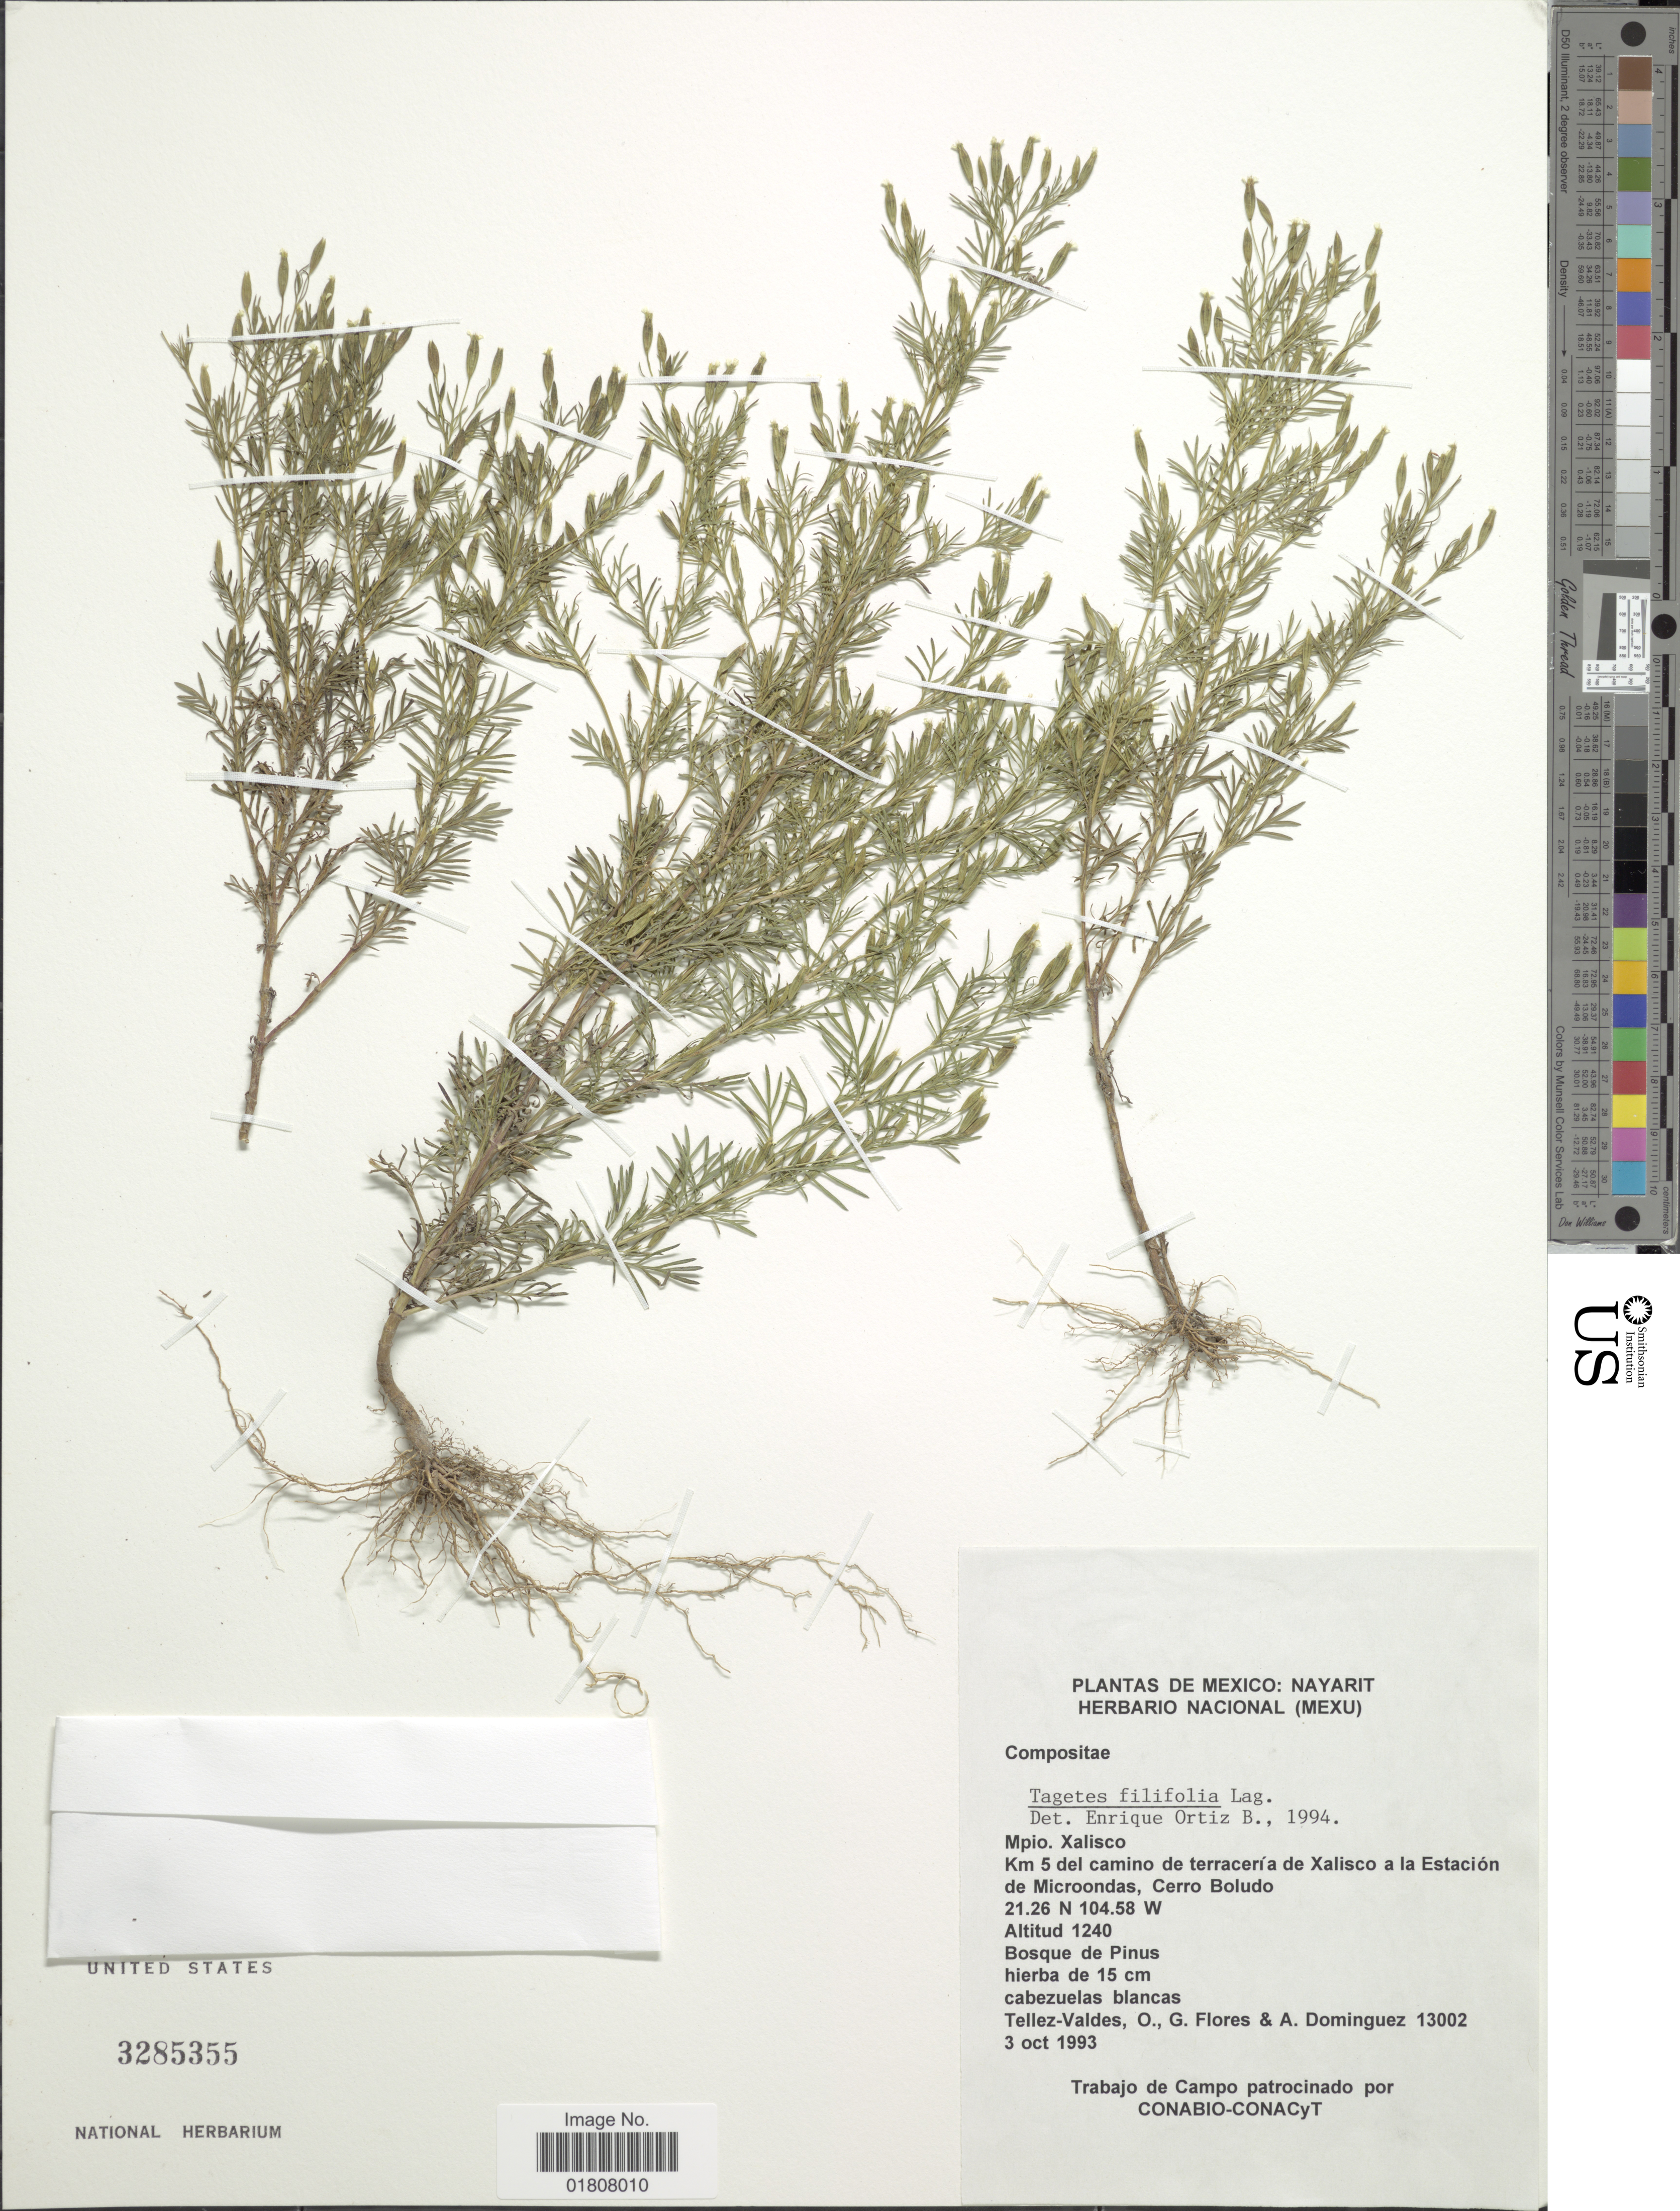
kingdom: Plantae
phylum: Tracheophyta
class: Magnoliopsida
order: Asterales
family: Asteraceae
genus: Tagetes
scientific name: Tagetes filifolia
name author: Lag.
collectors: O. Téllez V., G. Flores F. & A. Dominguez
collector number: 13002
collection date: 1993-10-03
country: Mexico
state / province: Nayarit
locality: Mpio. Xalisco, km 5 del camino de terraceria de Xalisco a la Estacion de Microondas, Cerro Boludo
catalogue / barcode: US 3285355